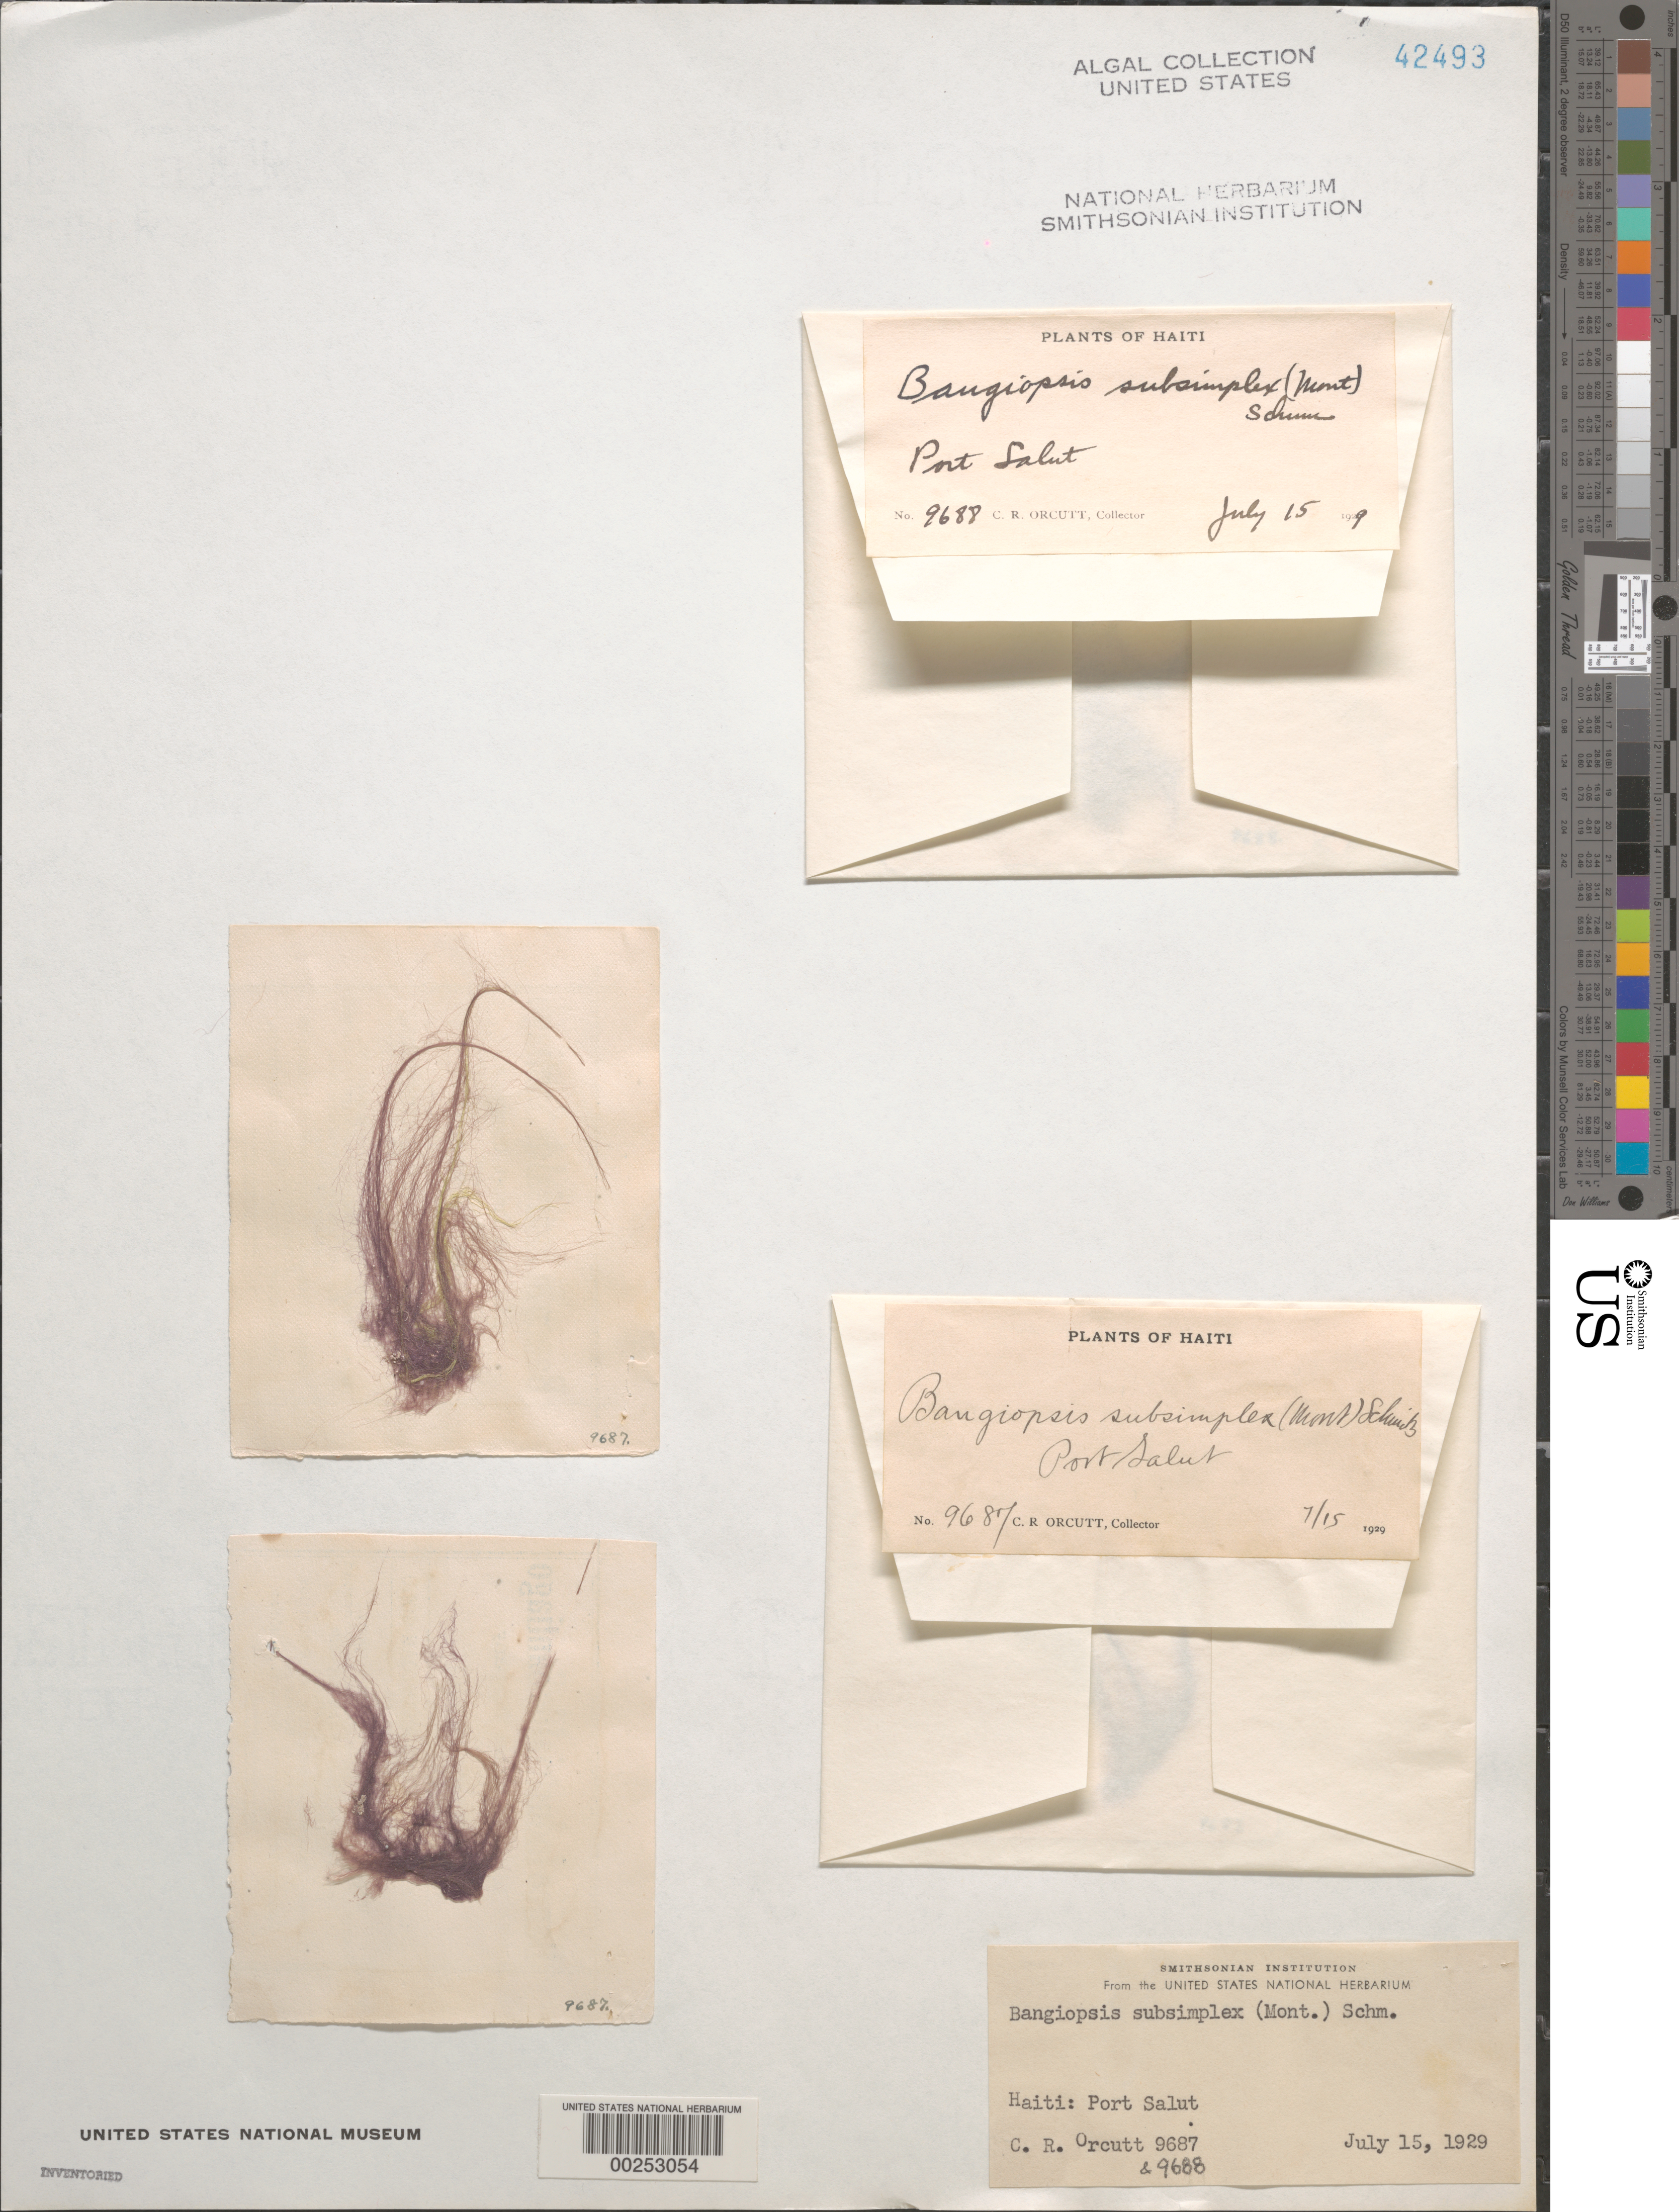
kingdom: Plantae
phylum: Rhodophyta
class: Stylonematophyceae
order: Stylonematales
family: Stylonemataceae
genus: Bangiopsis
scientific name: Bangiopsis subsimplex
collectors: C. R. Orcutt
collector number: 9687 & 9688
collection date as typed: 15 Jul 1929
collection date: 1929-07-15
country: Haiti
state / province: Sud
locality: Port Salut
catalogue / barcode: US 42493